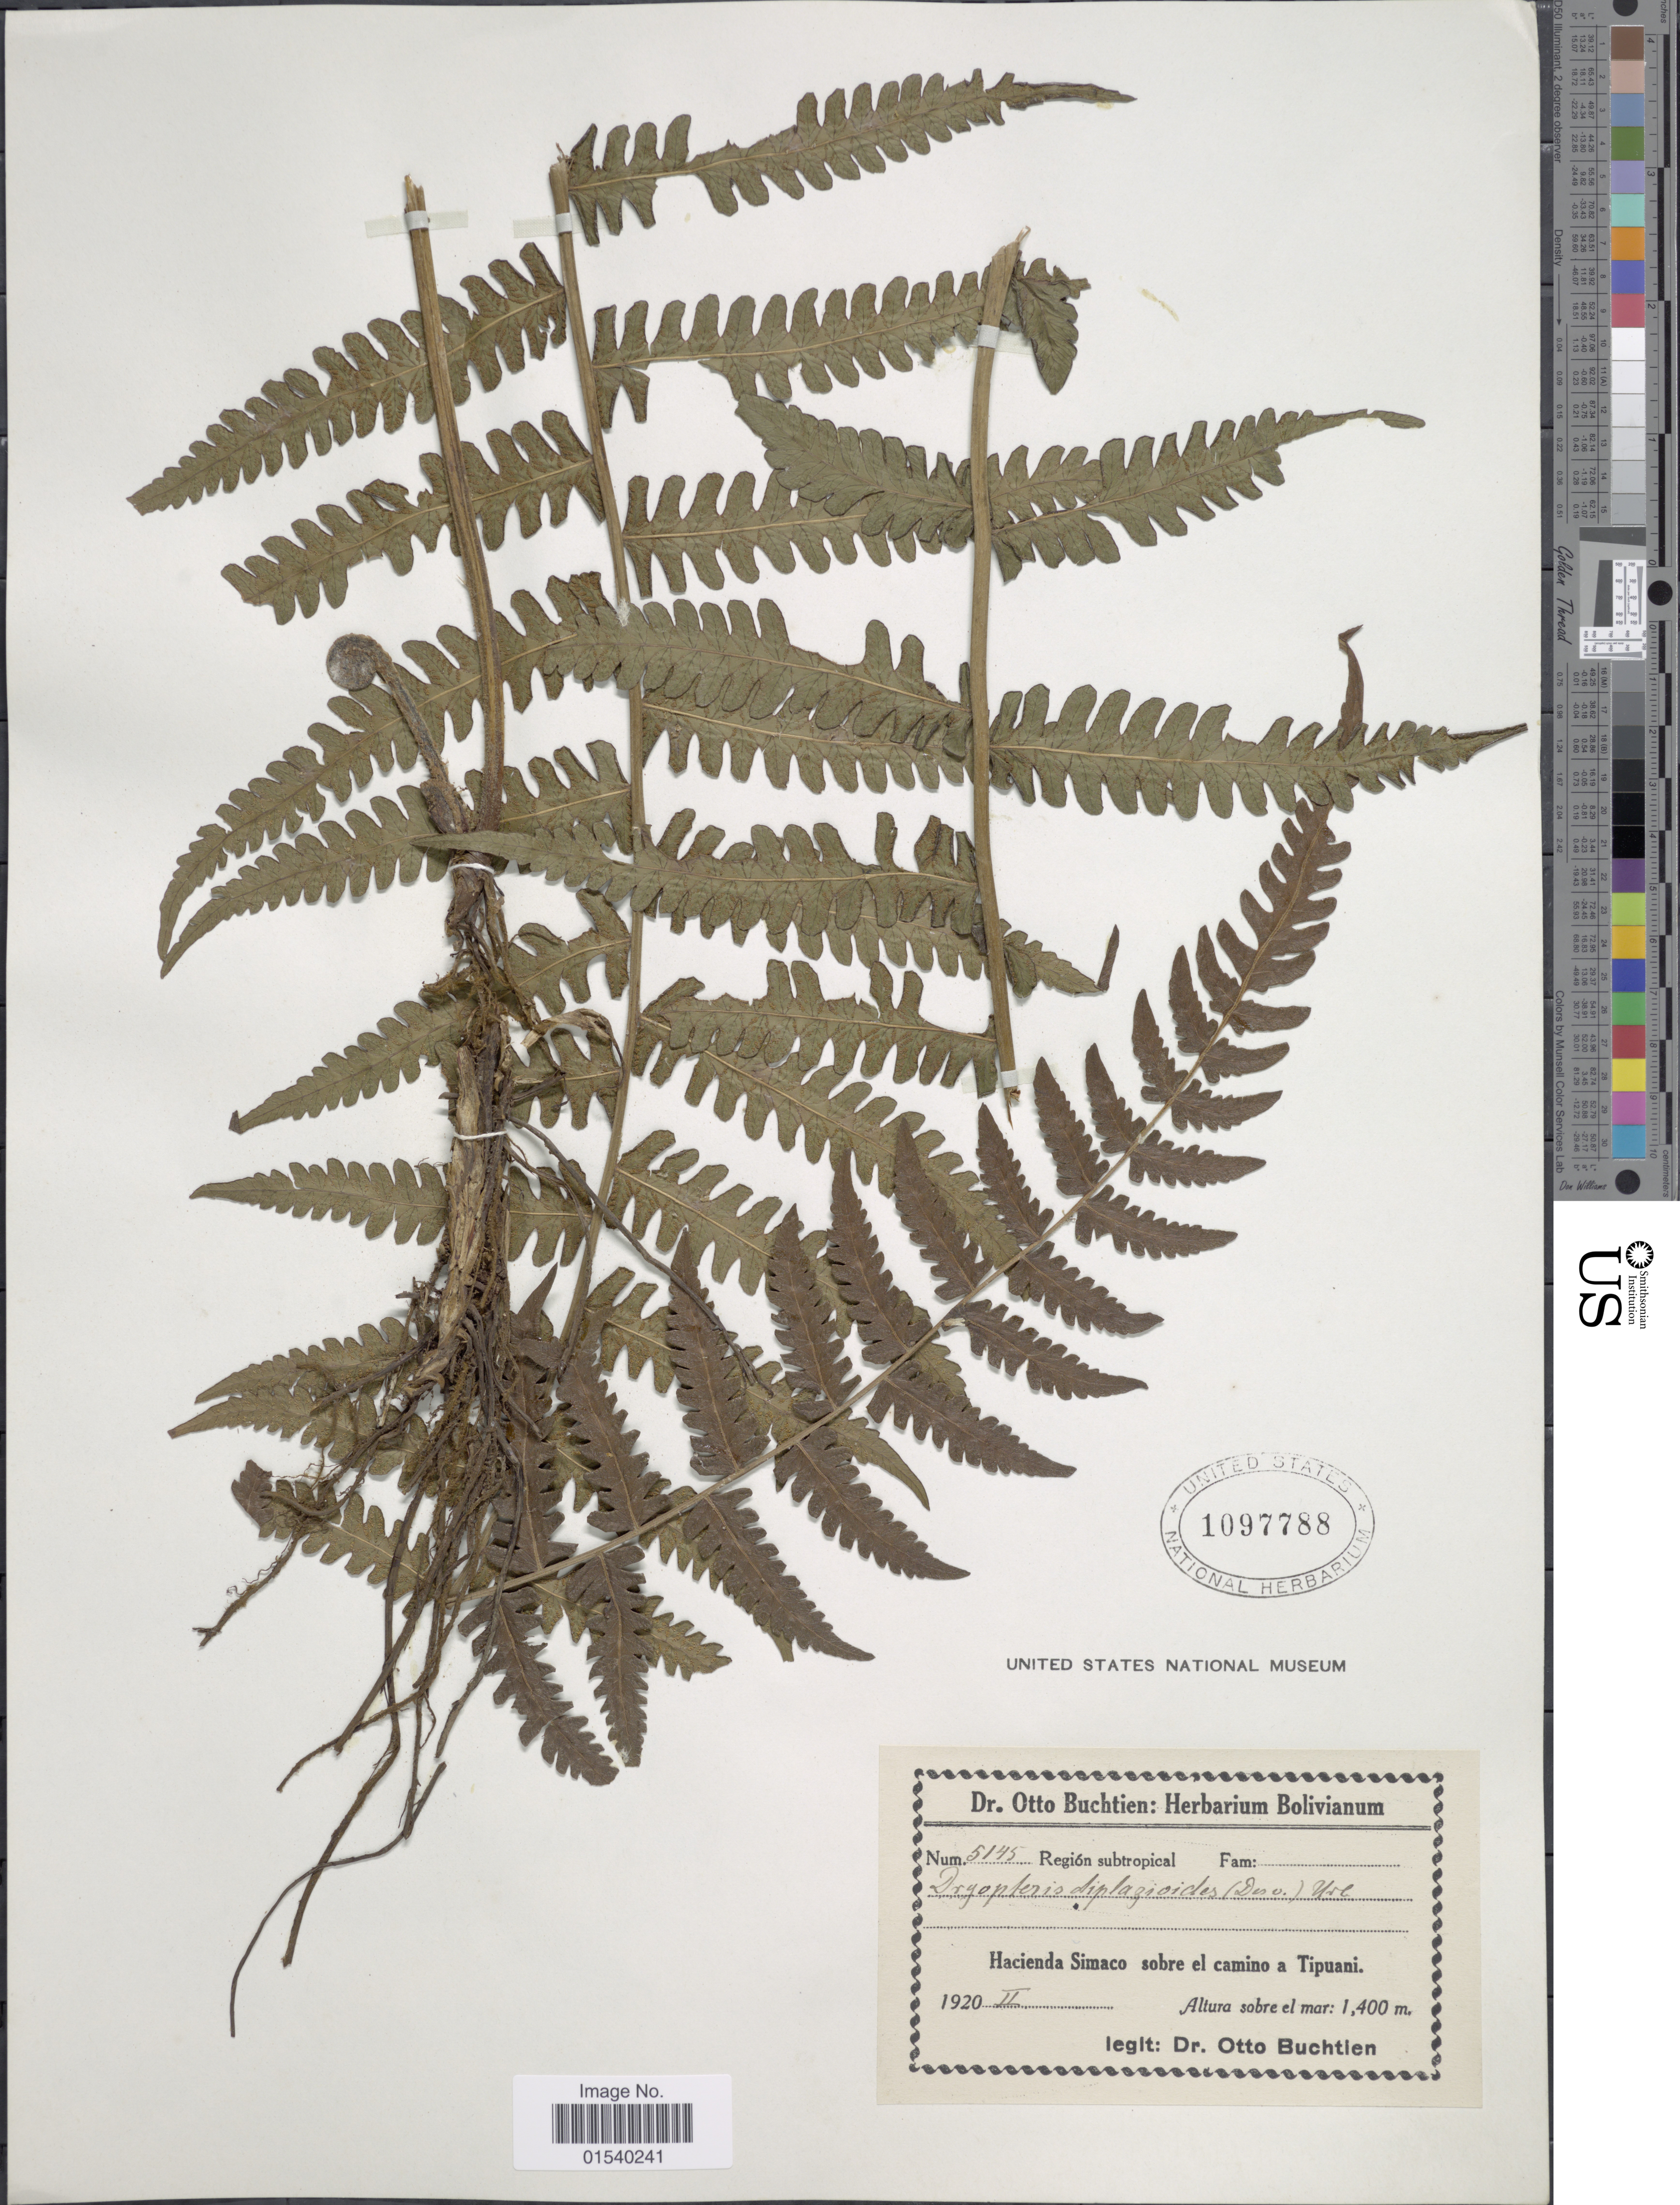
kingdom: Plantae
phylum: Tracheophyta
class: Polypodiopsida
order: Polypodiales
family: Thelypteridaceae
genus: Amauropelta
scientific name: Amauropelta linkiana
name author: (C. Presl) Pic. Serm.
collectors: O. Buchtien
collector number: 5145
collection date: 1920-02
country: Bolivia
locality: Hacienda Simaco sobre el camino a Tipuani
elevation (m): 1400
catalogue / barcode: US 1097788